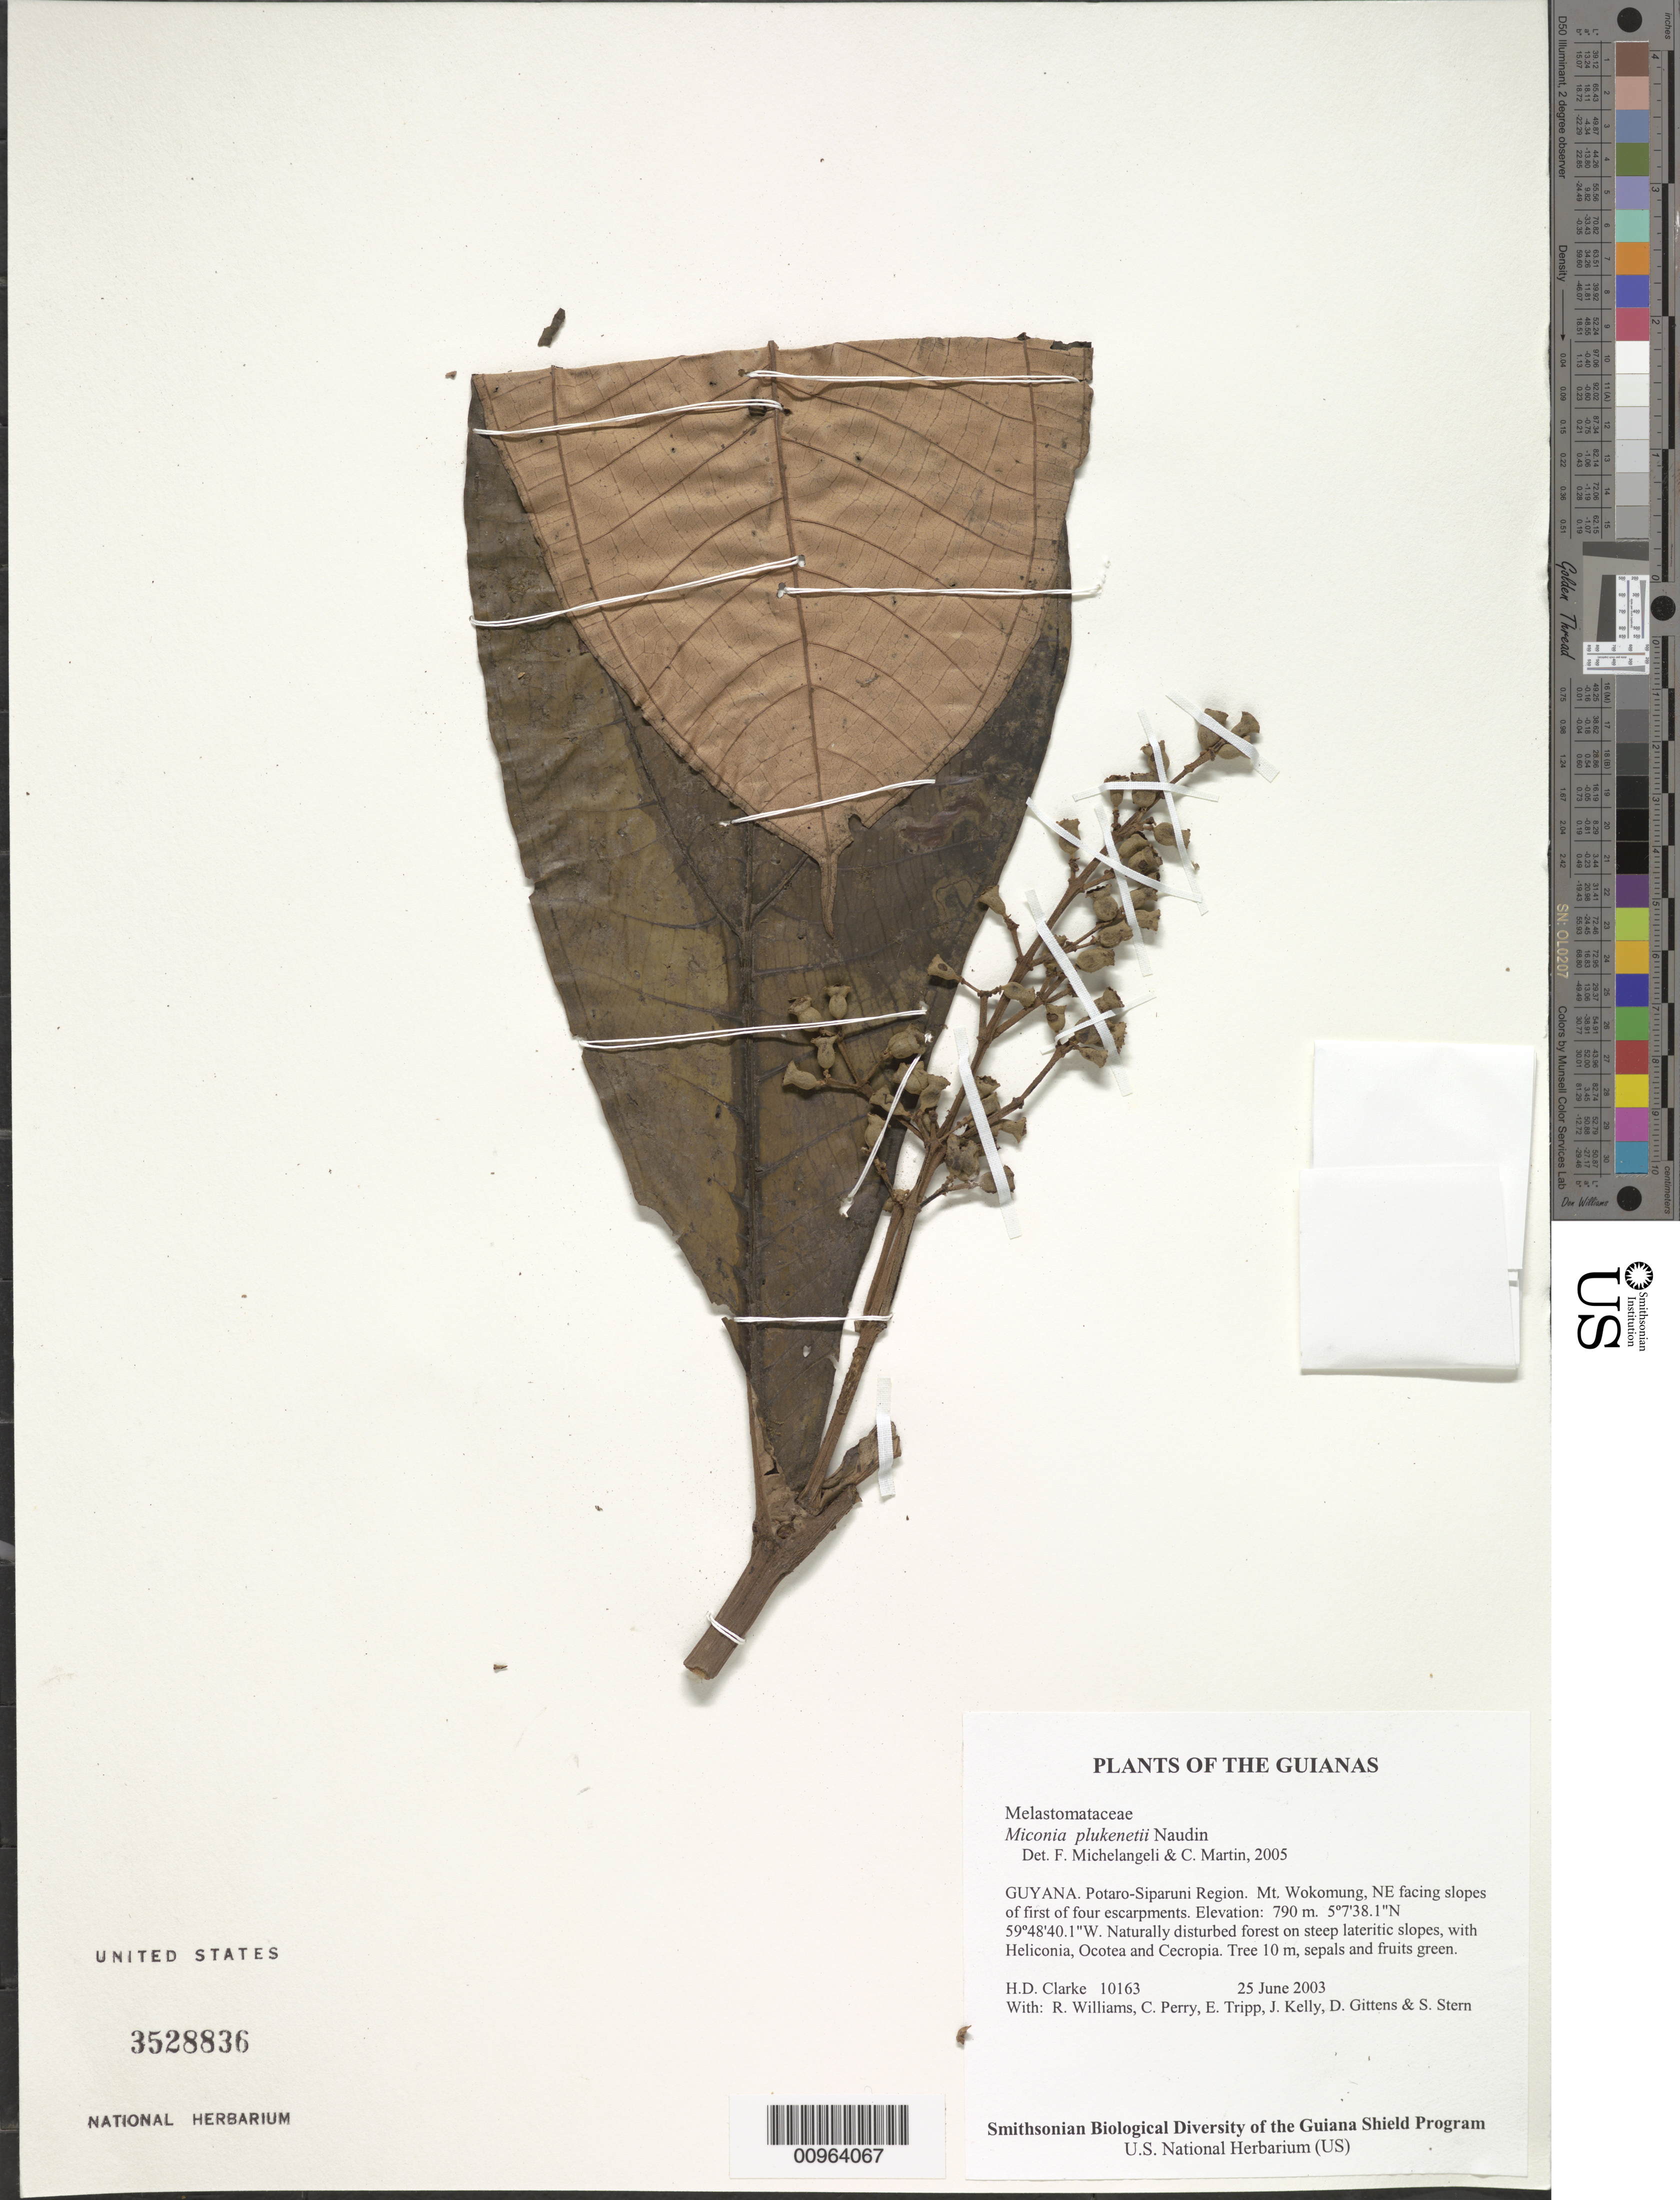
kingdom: Plantae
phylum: Tracheophyta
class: Magnoliopsida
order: Myrtales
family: Melastomataceae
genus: Miconia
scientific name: Miconia plukenetii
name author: Naudin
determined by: Michelangeli, F. A.; Martin, C.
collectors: H. D. Clarke, R. Williams, C. Perry, E. Tripp, J. Kelly, D. Gittens & S. R. Stern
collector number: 10163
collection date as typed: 25 June 2003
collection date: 2003-06-25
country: Guyana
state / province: Potaro-Siparuni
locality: Mt. Wokomung, NE facing slopes of first of four escarpments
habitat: Naturally disturbed forest on steep lateritic slopes, with Heliconia, Ocotea and Cecropia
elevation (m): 790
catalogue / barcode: US 3528836